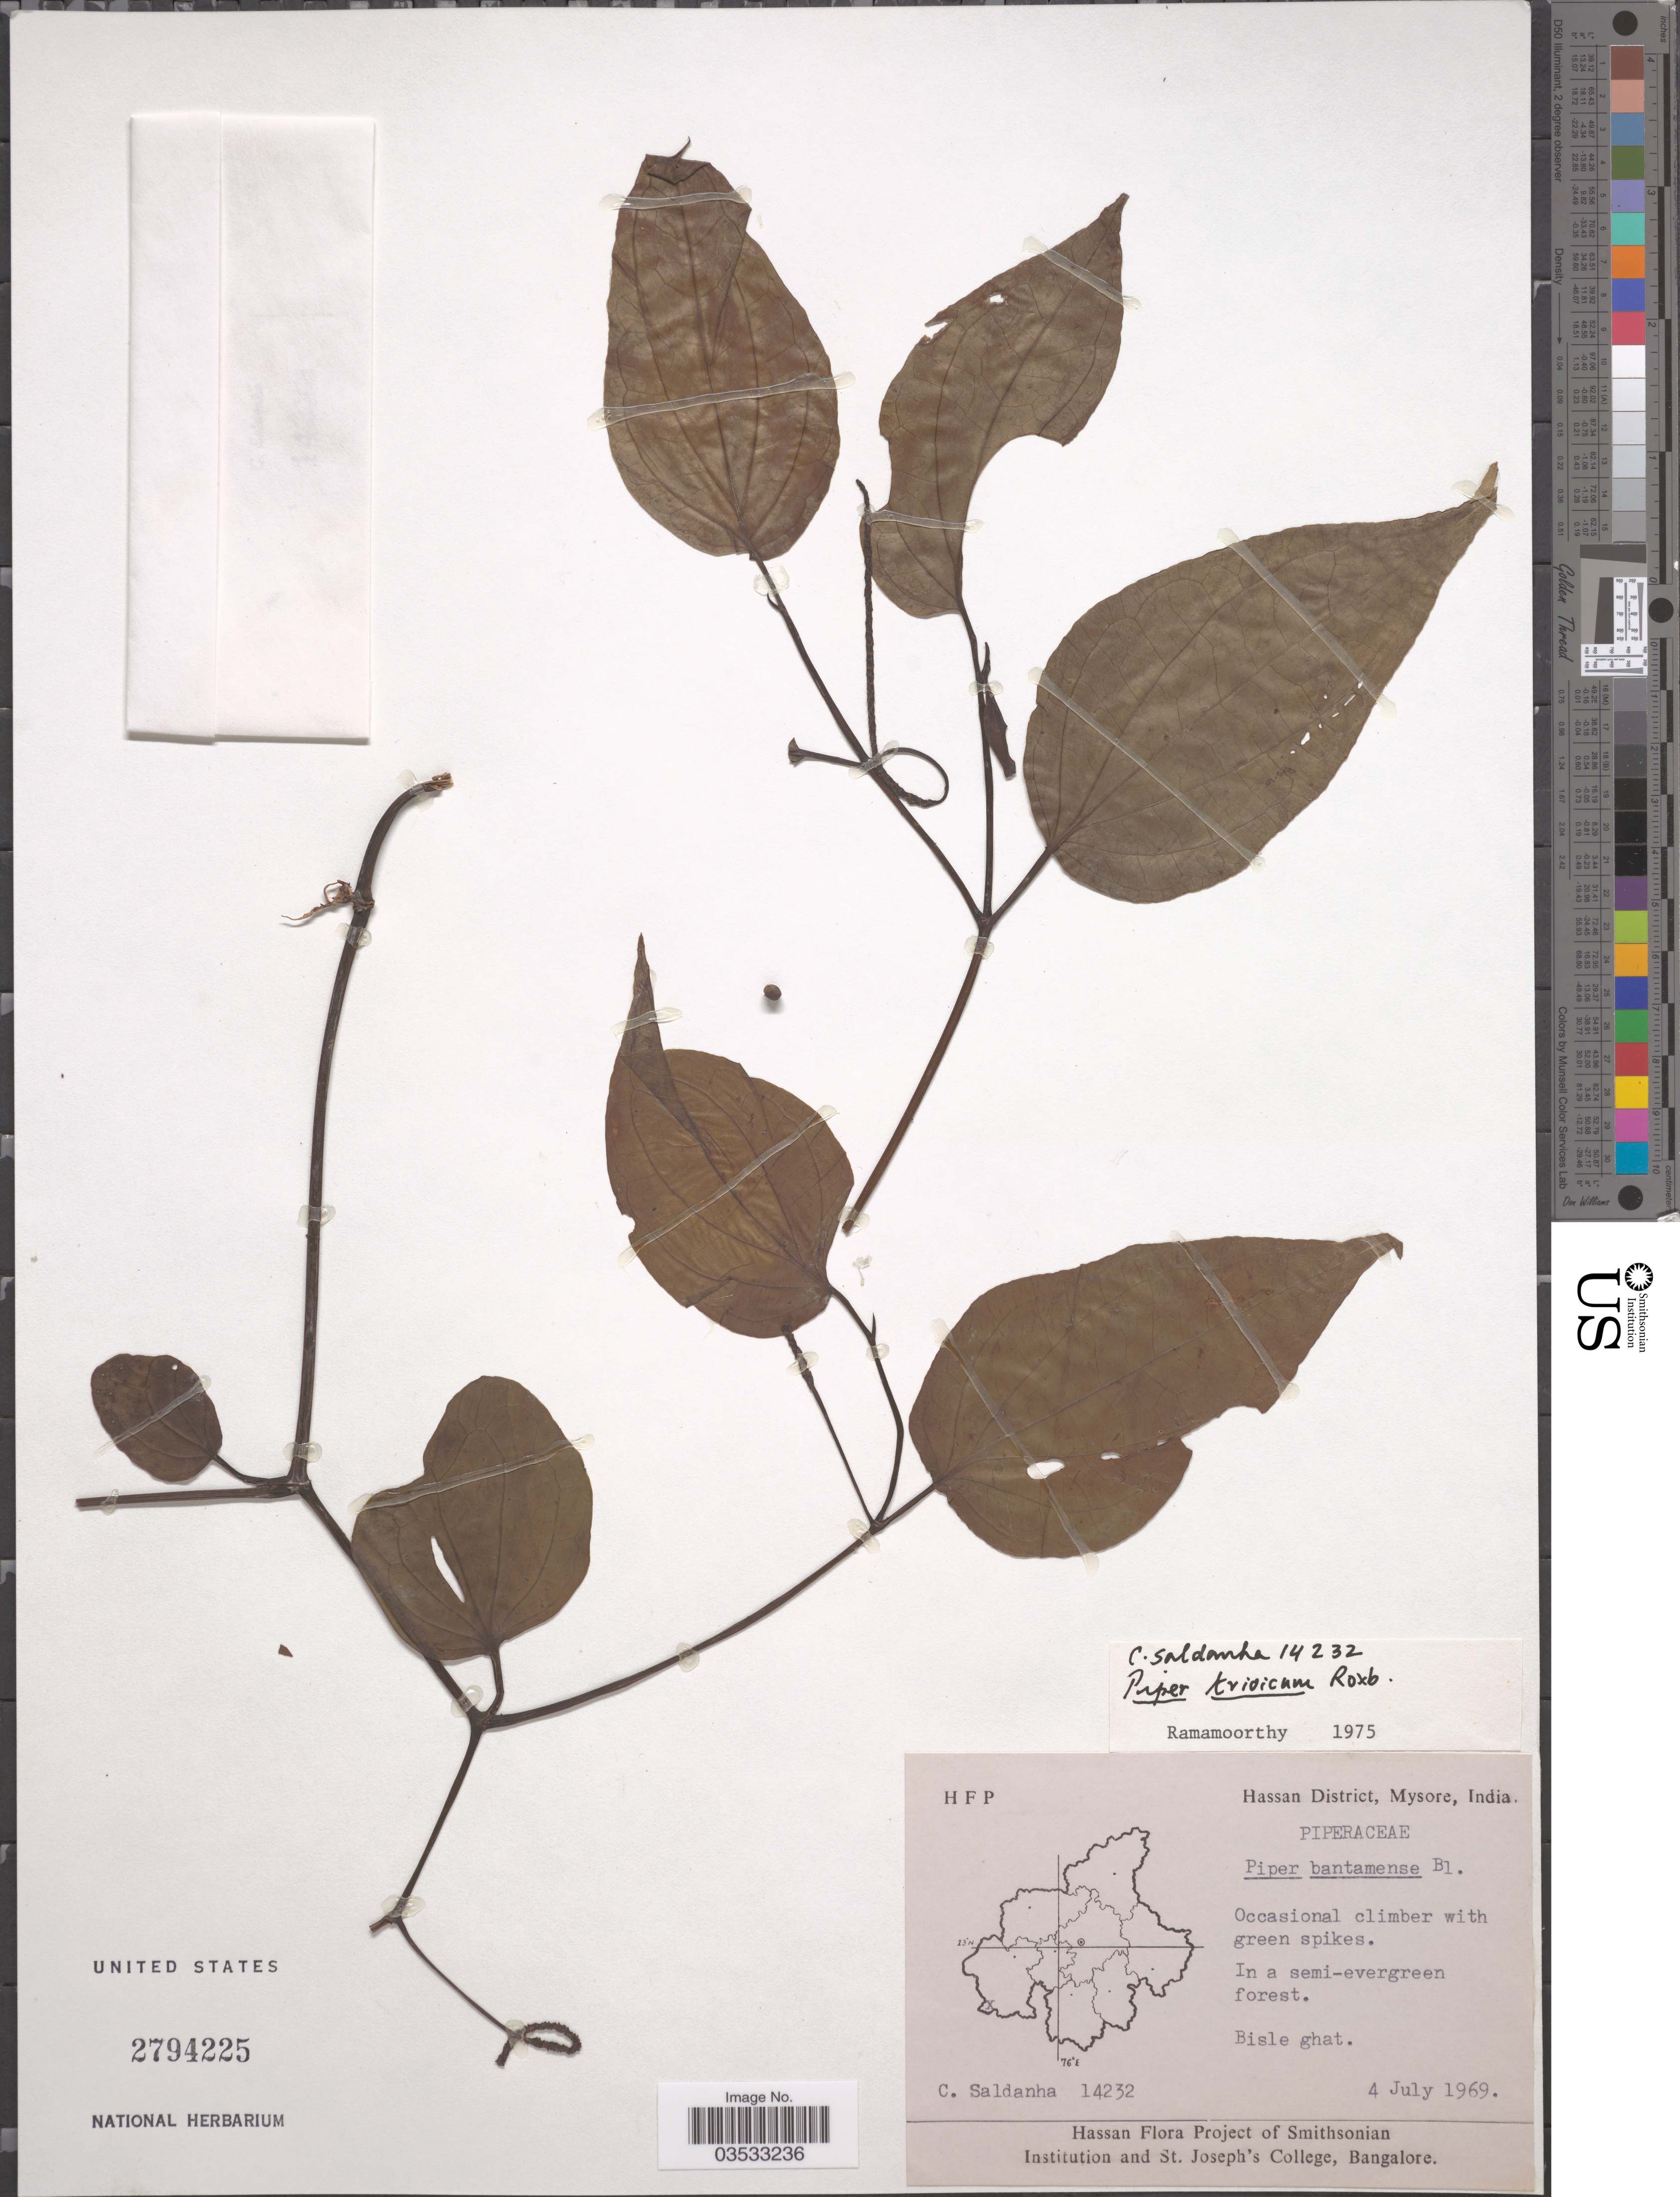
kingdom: Plantae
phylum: Tracheophyta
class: Magnoliopsida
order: Piperales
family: Piperaceae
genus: Piper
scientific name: Piper trioicum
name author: Roxb.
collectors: C. Saldanha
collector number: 14232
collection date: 1969-07-04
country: India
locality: Hassan District, Mysore. Bisle ghat.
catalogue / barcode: US 2794225